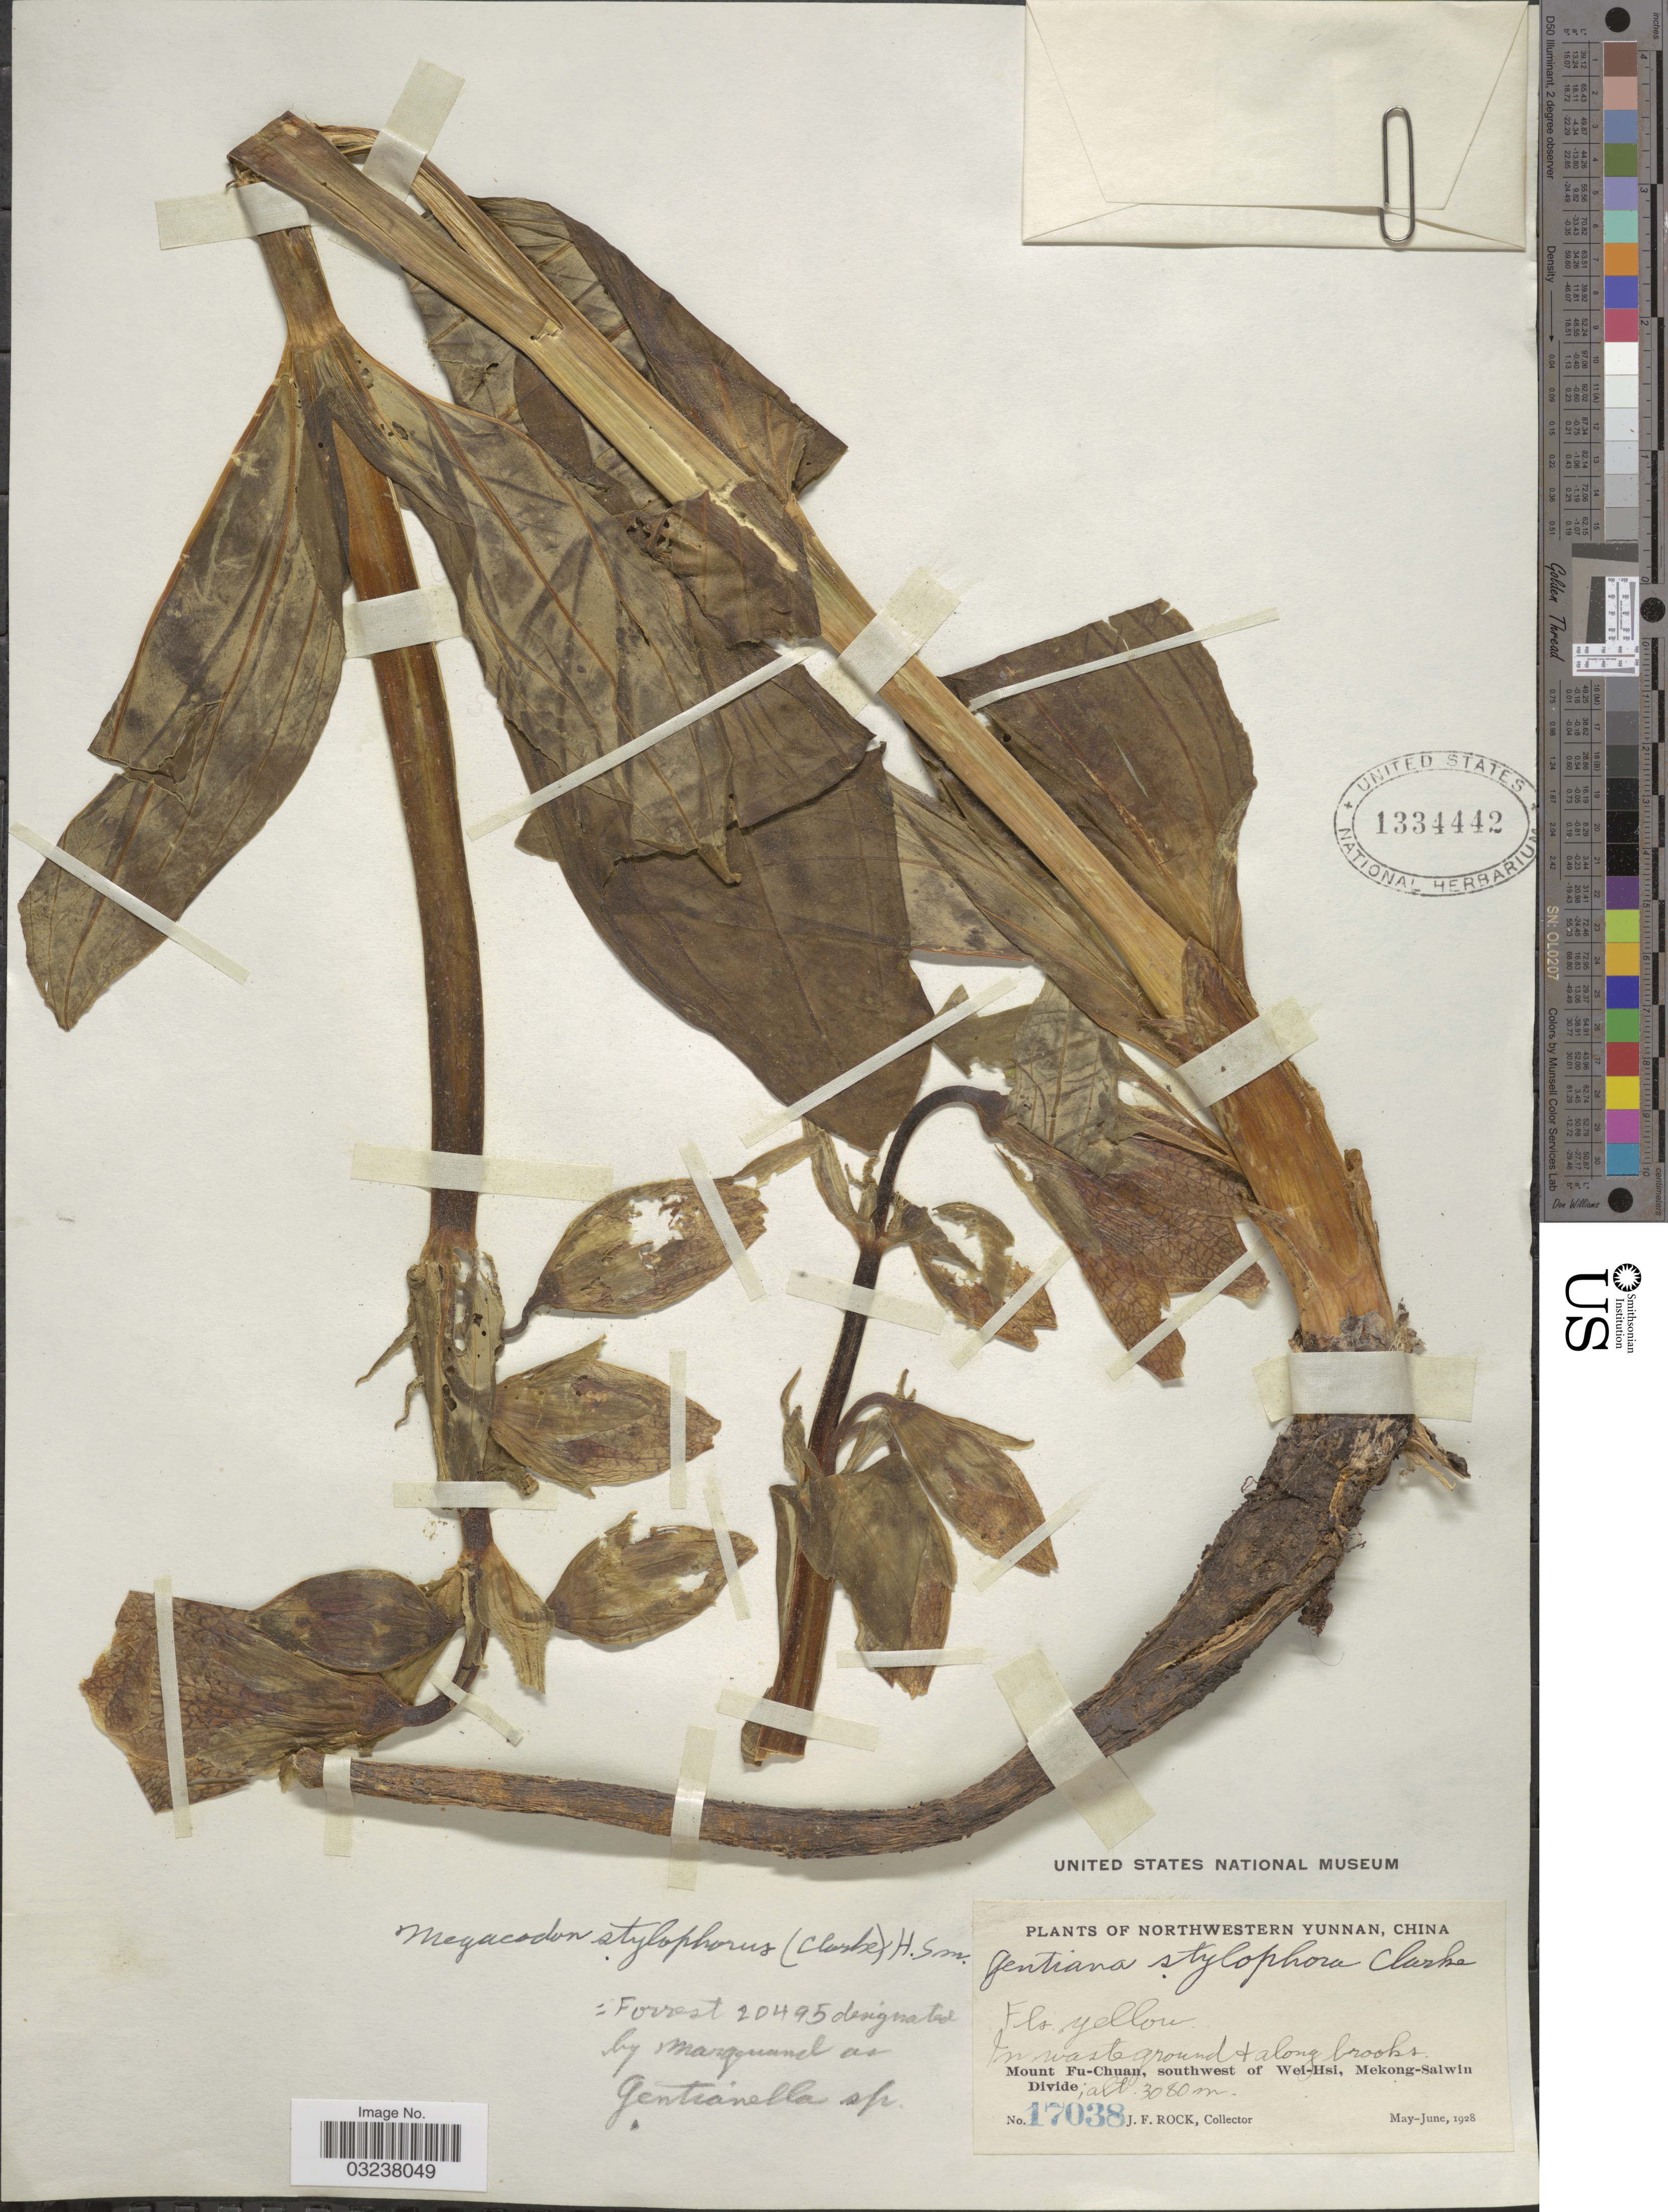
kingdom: Plantae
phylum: Tracheophyta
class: Magnoliopsida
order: Gentianales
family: Gentianaceae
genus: Megacodon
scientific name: Megacodon stylophorus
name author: (C.B. Clarke) Harry Sm.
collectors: J. Rock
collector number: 17038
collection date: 1928-05/1928-06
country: China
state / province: Yunnan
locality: Northwestern Yunnan. Mount Fu-Chuan, southwest of Wei-Hsi, Mekong-Salwin Divide.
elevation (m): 3080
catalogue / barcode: US 1334442